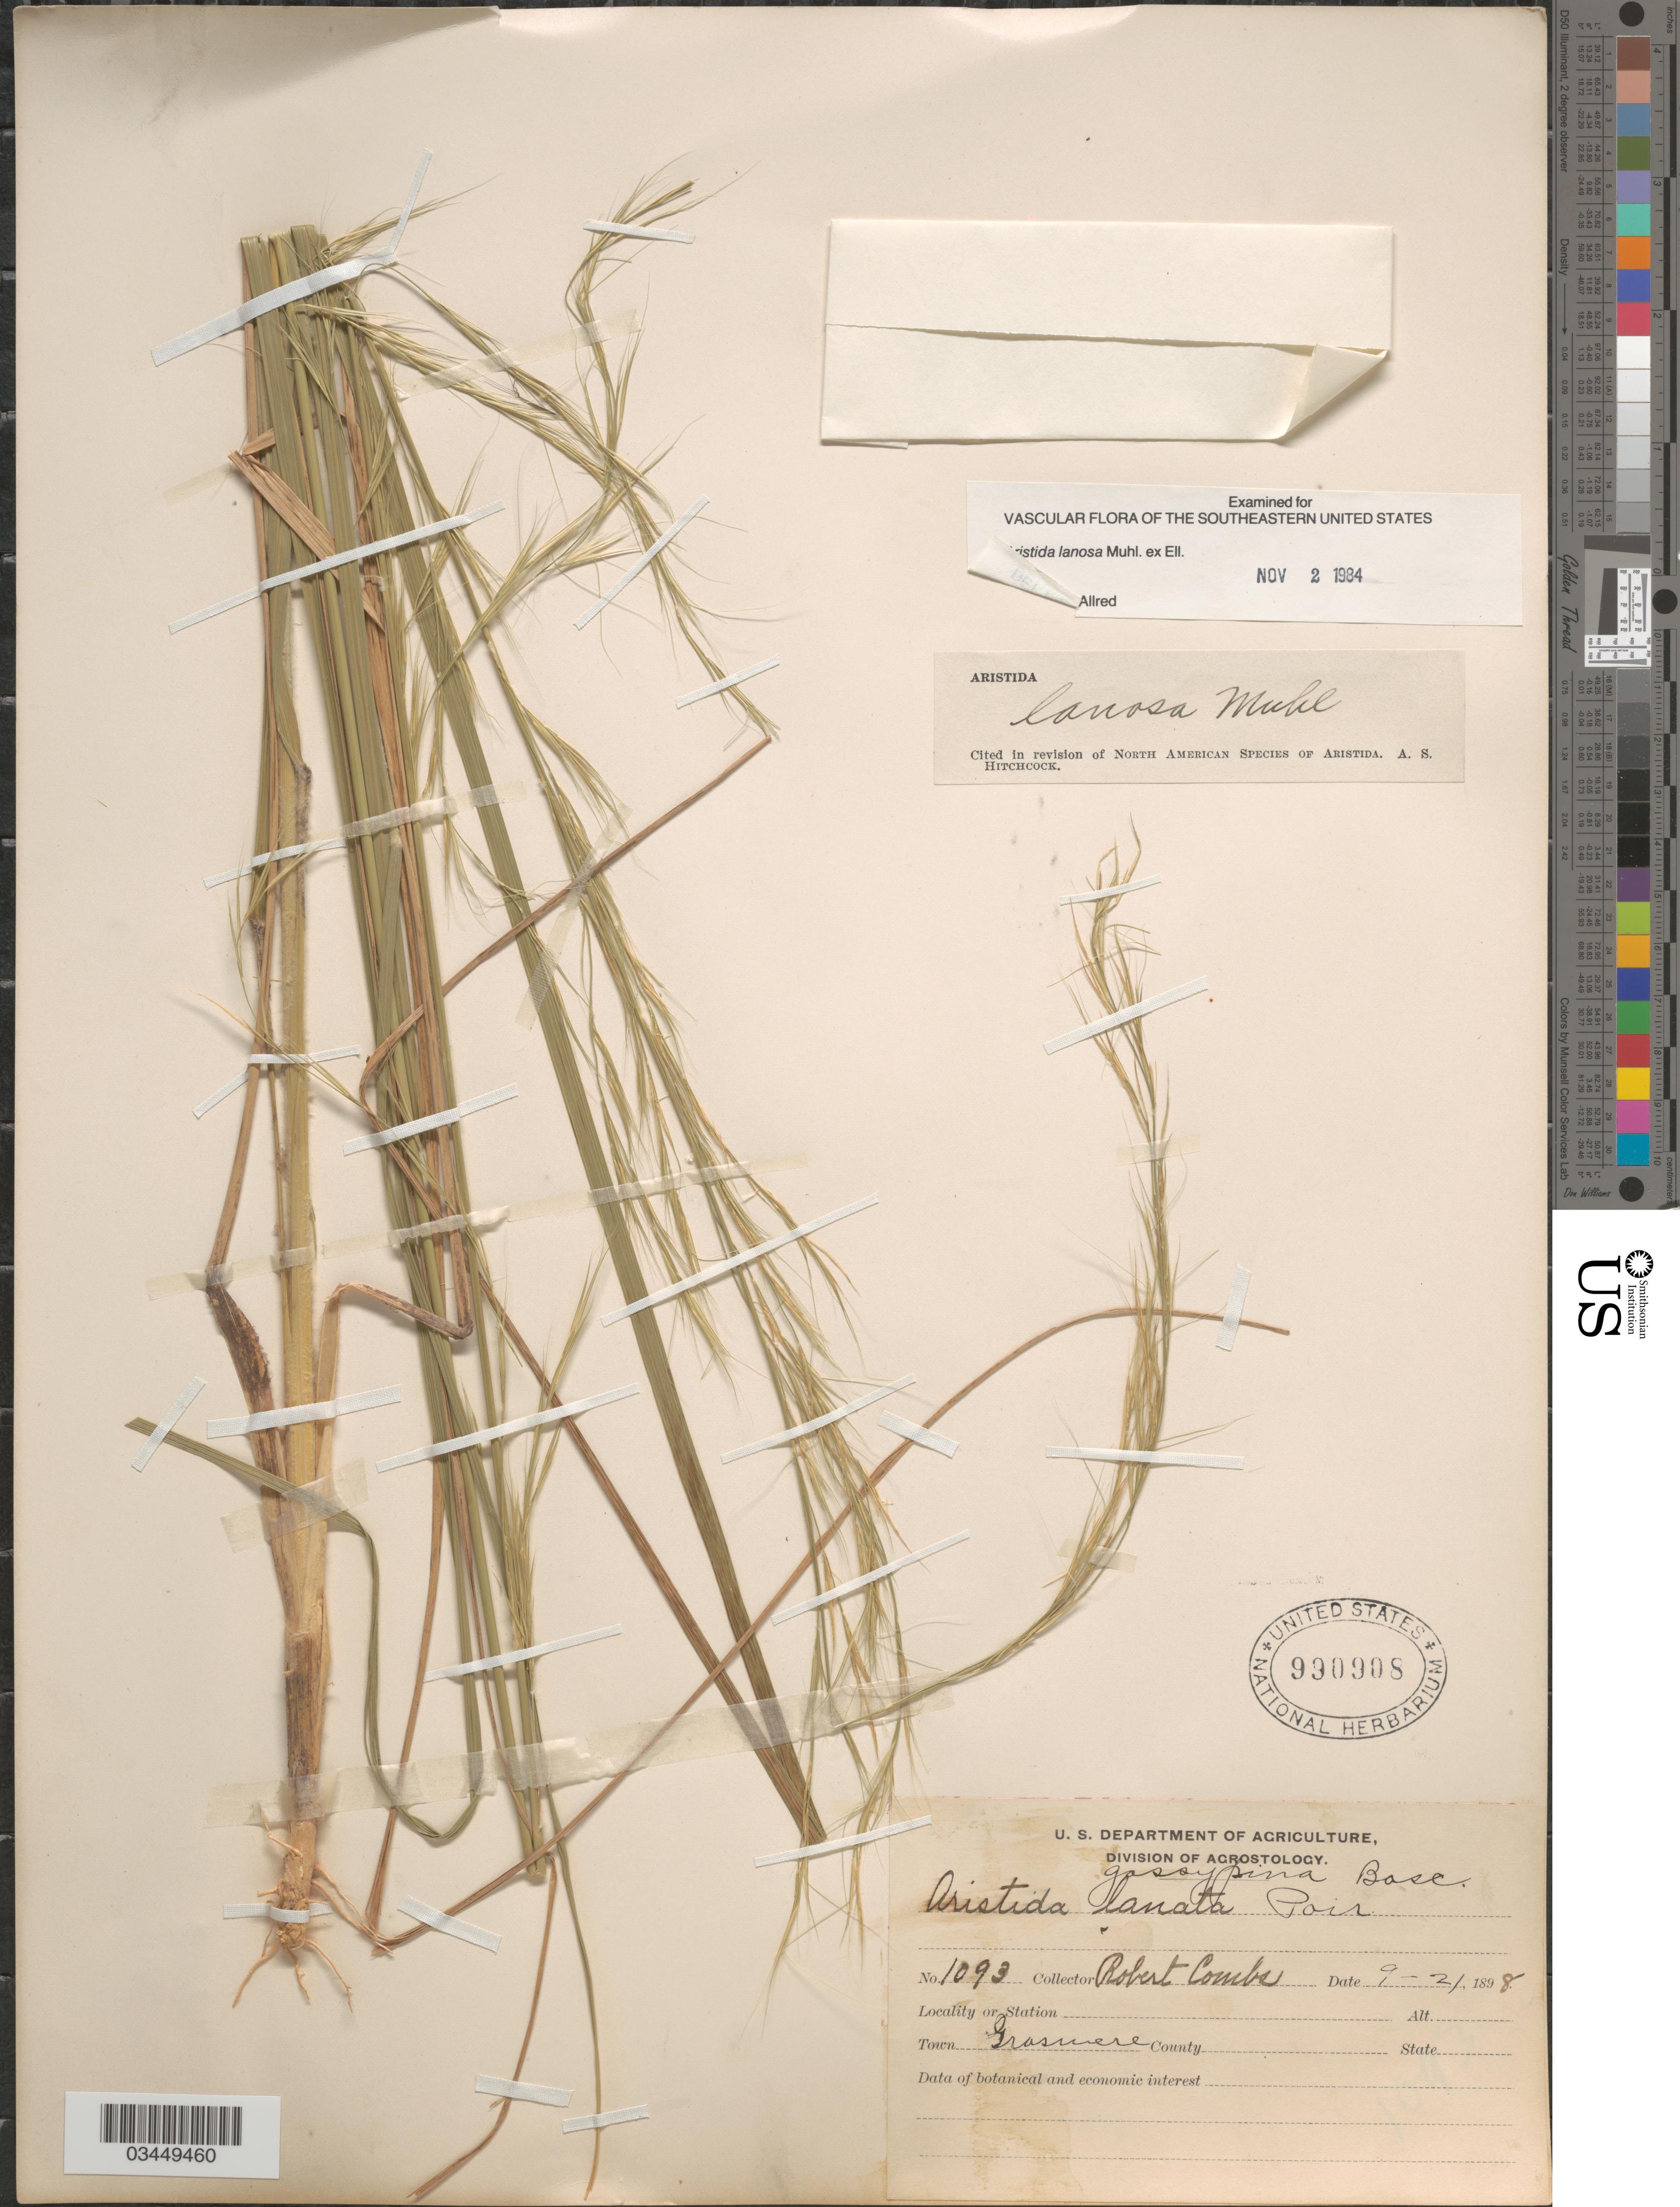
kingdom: Plantae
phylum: Tracheophyta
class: Liliopsida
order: Poales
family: Poaceae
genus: Aristida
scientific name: Aristida lanosa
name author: Muhl.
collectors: R. Combs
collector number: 1093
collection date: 1898-09-21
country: United States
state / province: Florida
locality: Town Grasmere.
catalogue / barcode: US 990908